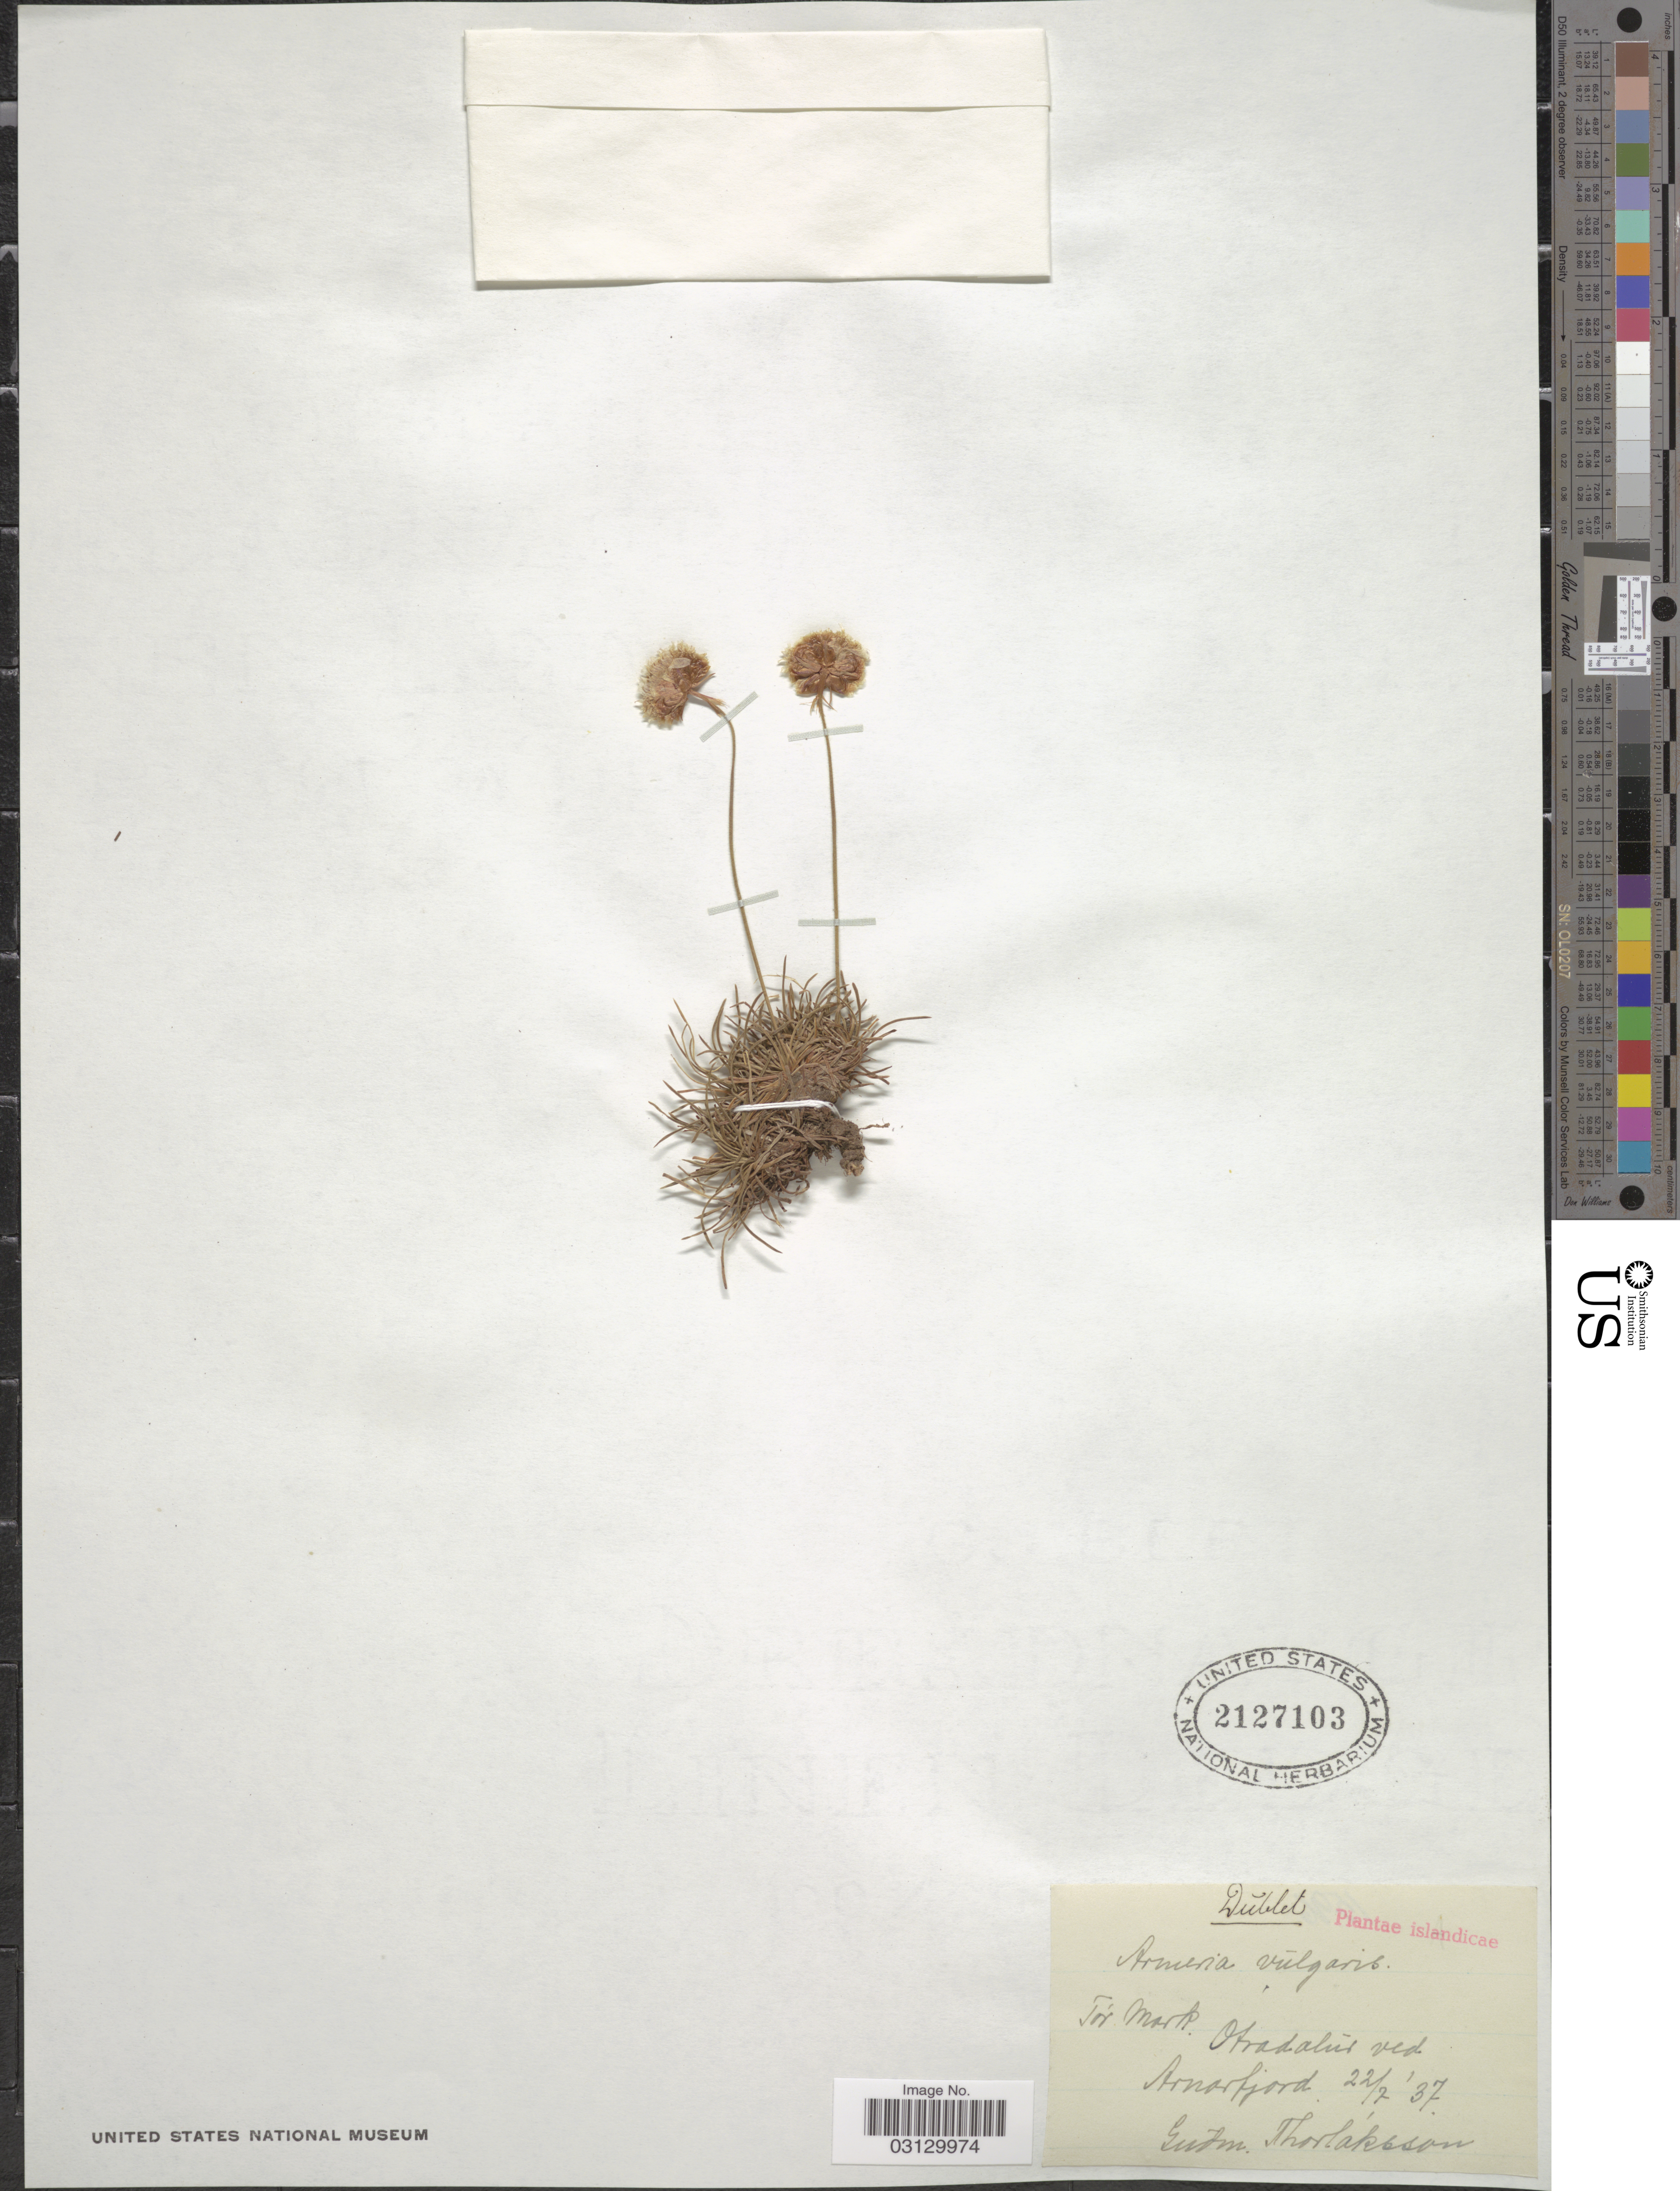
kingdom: Plantae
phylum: Tracheophyta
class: Magnoliopsida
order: Caryophyllales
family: Plumbaginaceae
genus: Armeria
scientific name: Armeria maritima subsp. maritima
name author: (Mill.) Willd.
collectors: G. Thorlaksson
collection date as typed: Transcribed d/m/y: 22/7/37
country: Iceland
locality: Islandicae. Tór Mark. Otradalúr ved Arnarfjord.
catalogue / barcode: US 2127103